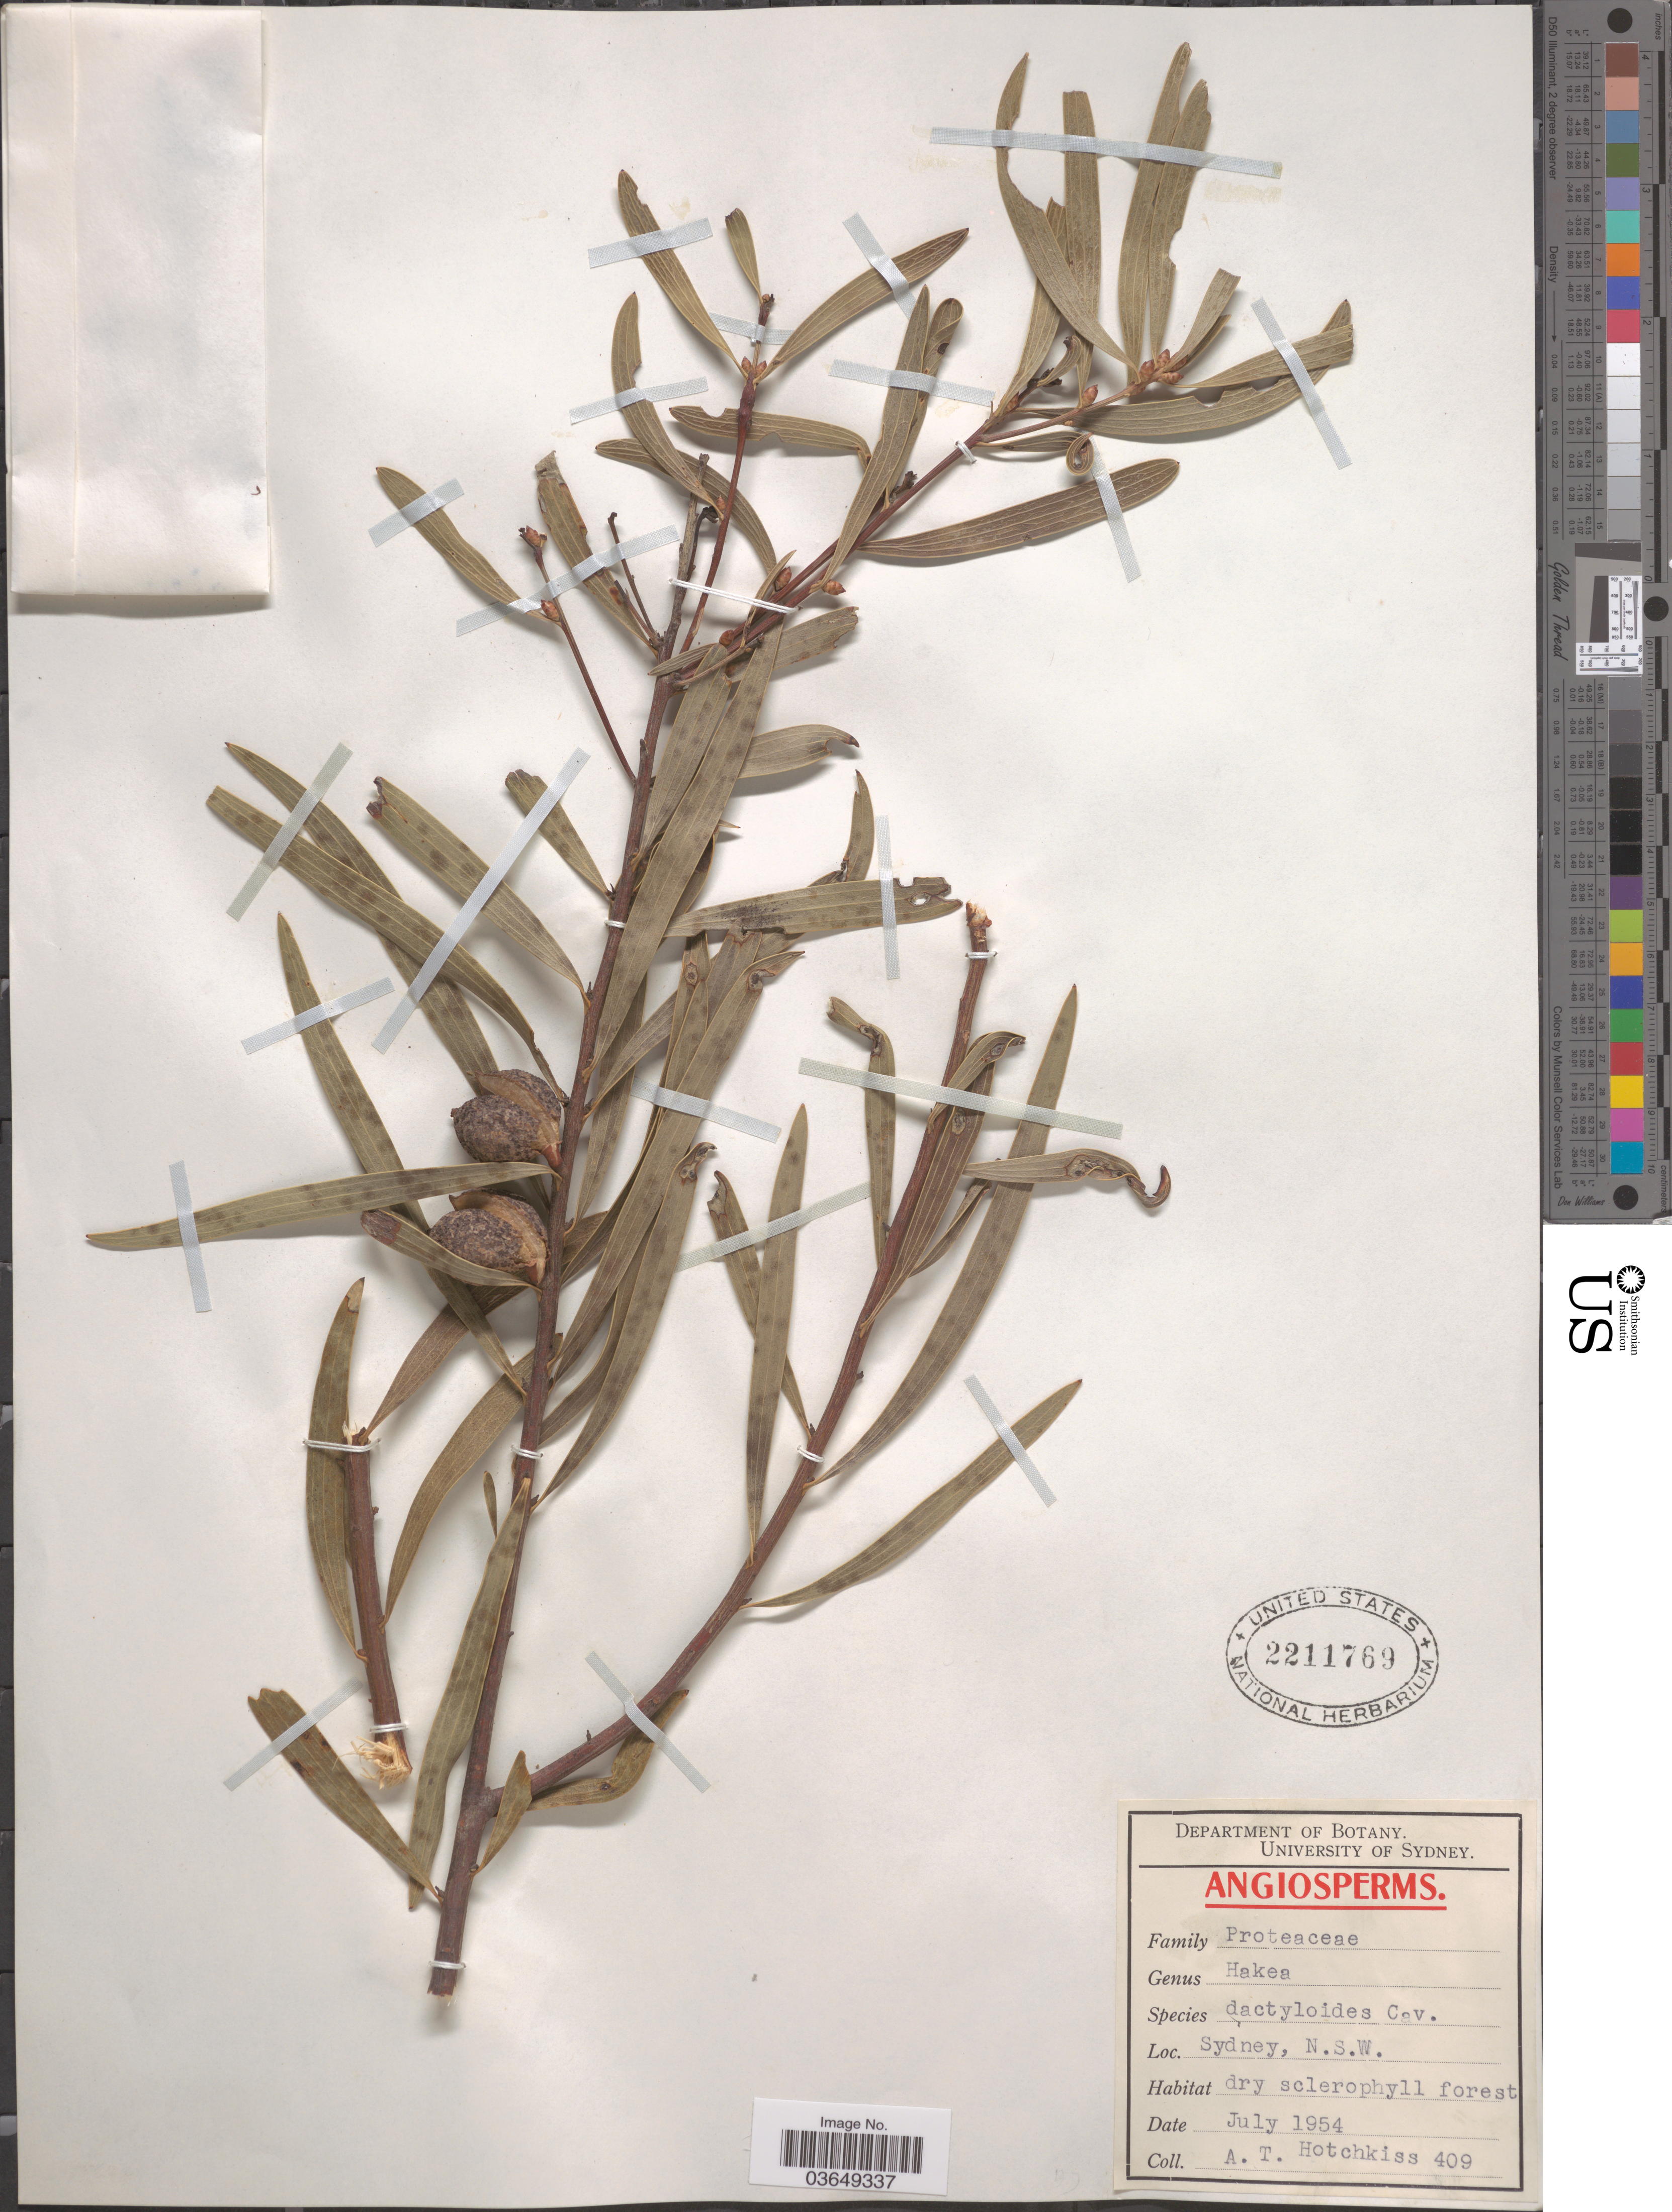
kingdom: Plantae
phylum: Tracheophyta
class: Magnoliopsida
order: Proteales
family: Proteaceae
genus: Hakea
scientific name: Hakea dactyloides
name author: (Gaertn.) Cav.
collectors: A. Hotchkiss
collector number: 409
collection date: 1954-07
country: Australia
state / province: New South Wales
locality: Sydney.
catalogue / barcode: US 2211769